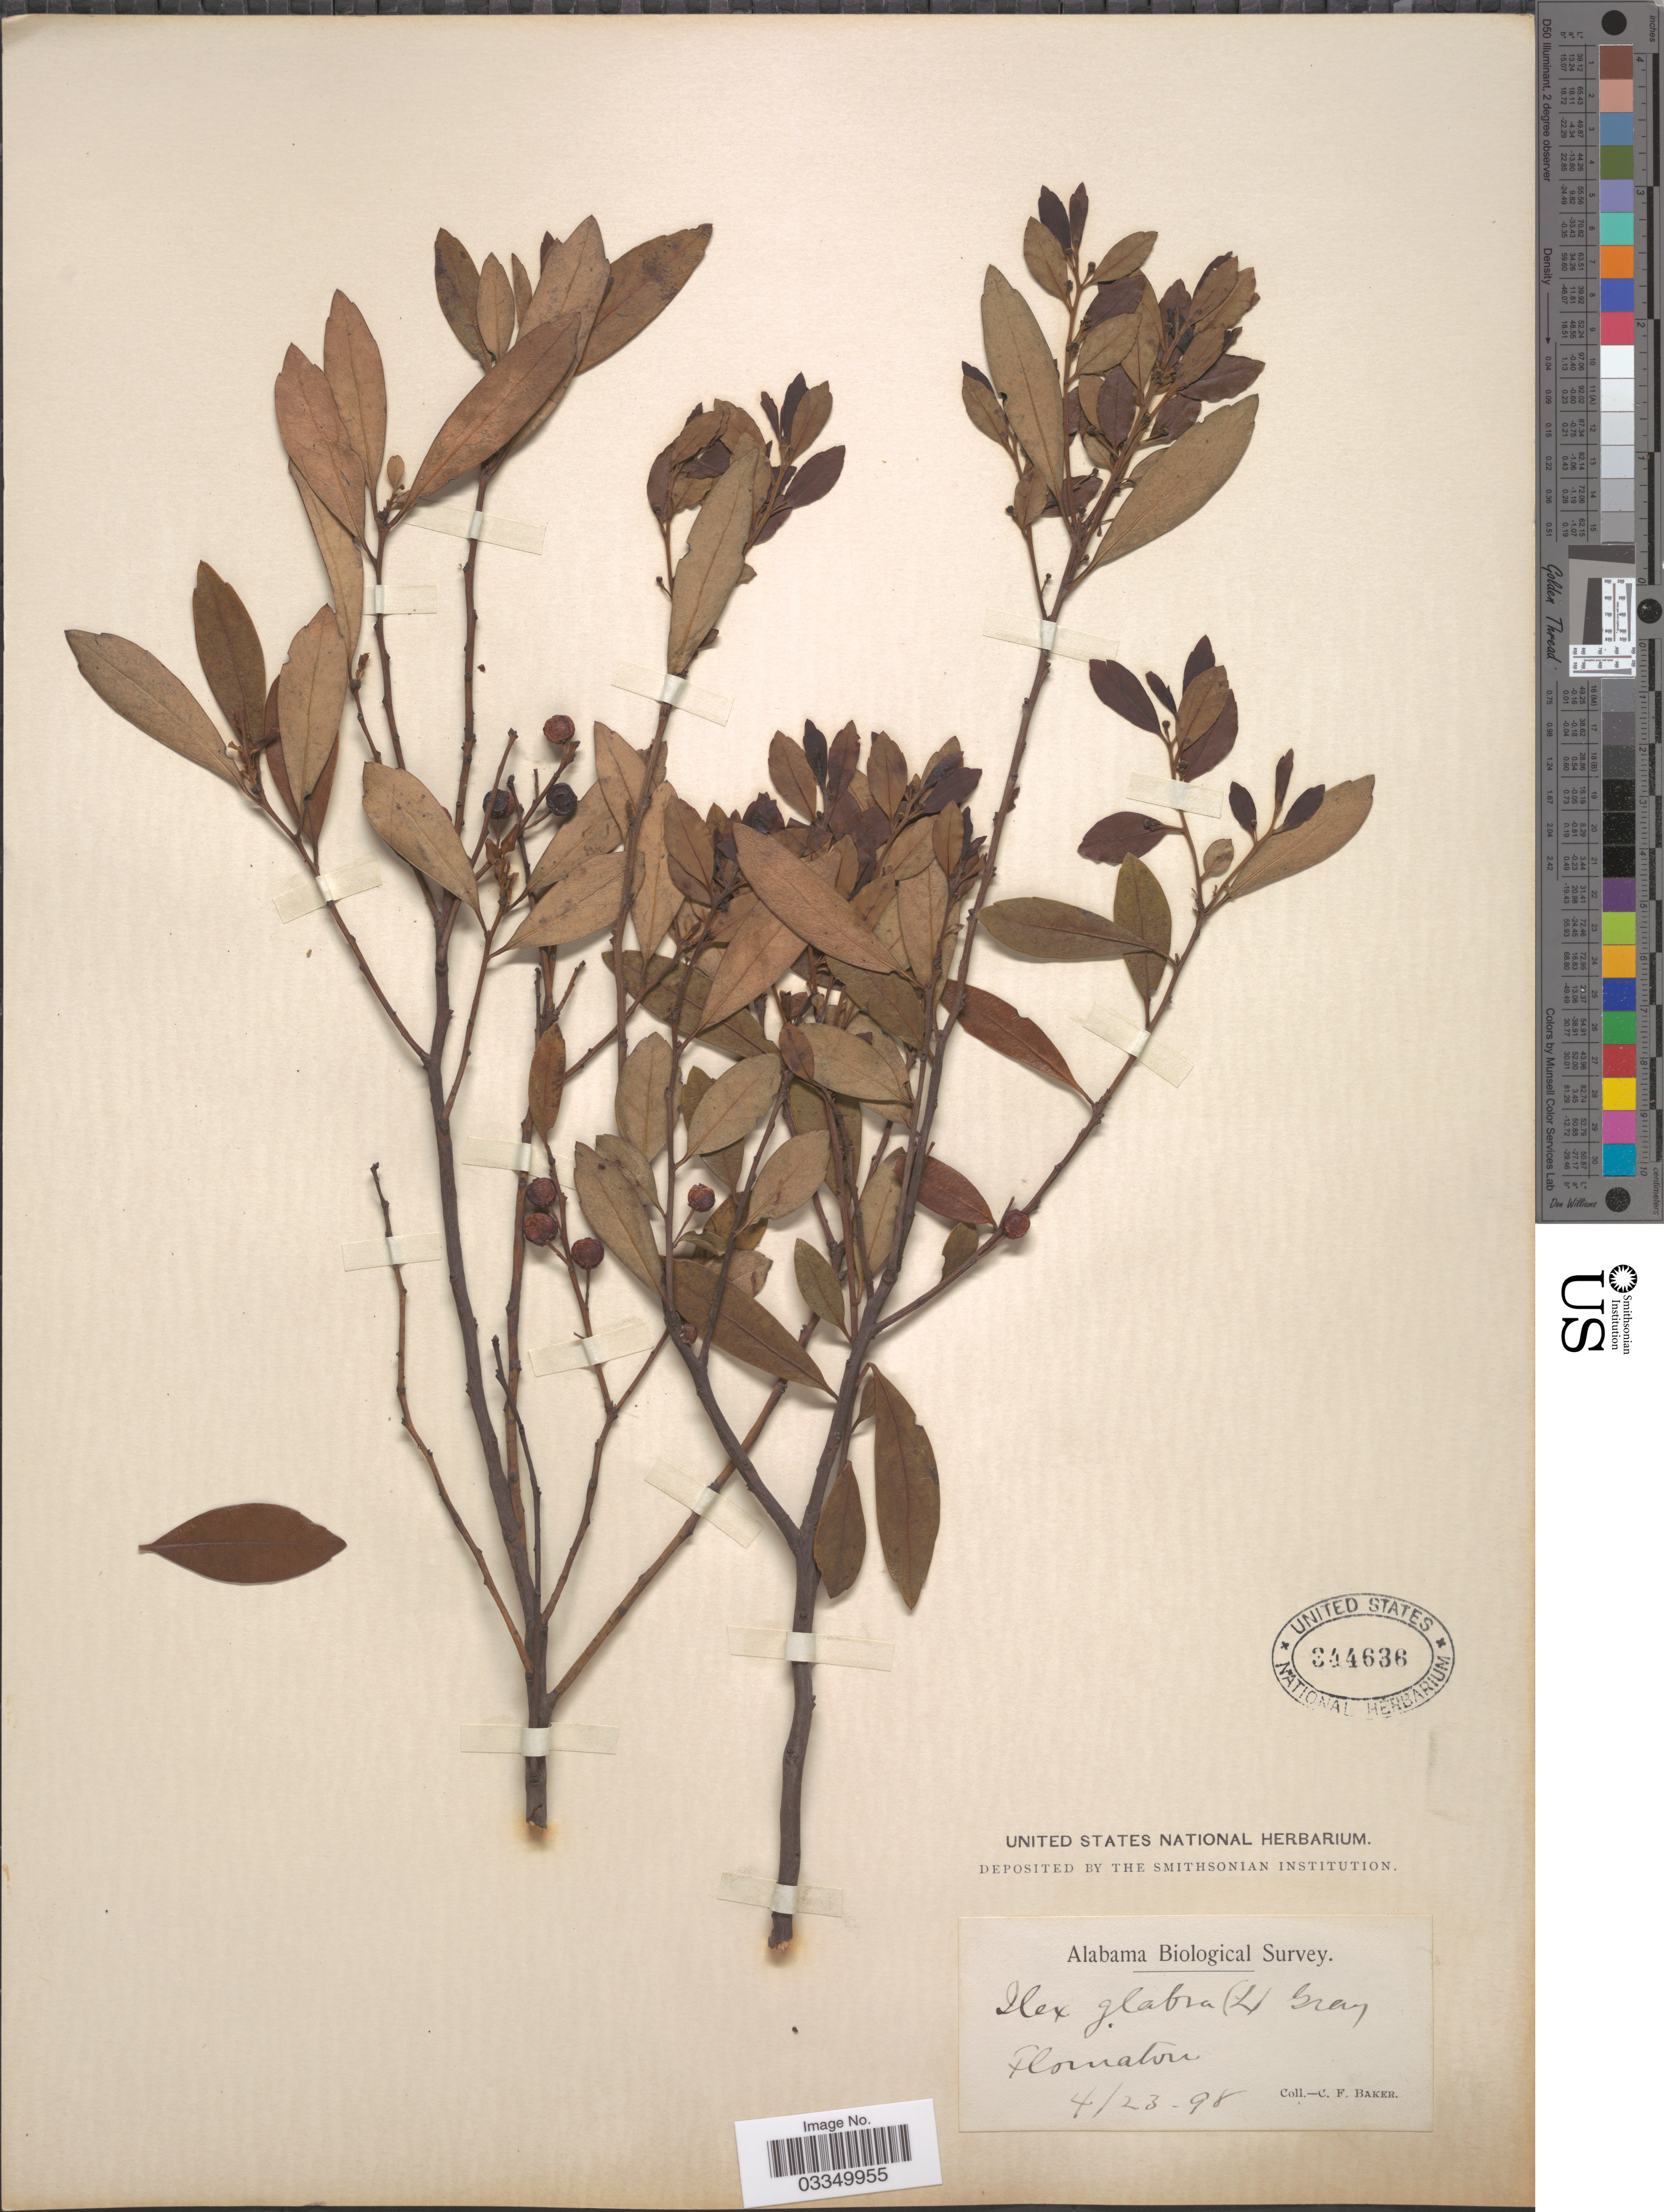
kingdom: Plantae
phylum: Tracheophyta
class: Magnoliopsida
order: Aquifoliales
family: Aquifoliaceae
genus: Ilex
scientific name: Ilex glabra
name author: (L.) A. Gray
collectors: C. F. Baker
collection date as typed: Transcribed d/m/y: 23/4/98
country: United States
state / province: Alabama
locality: Flomaton.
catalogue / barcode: US 344636